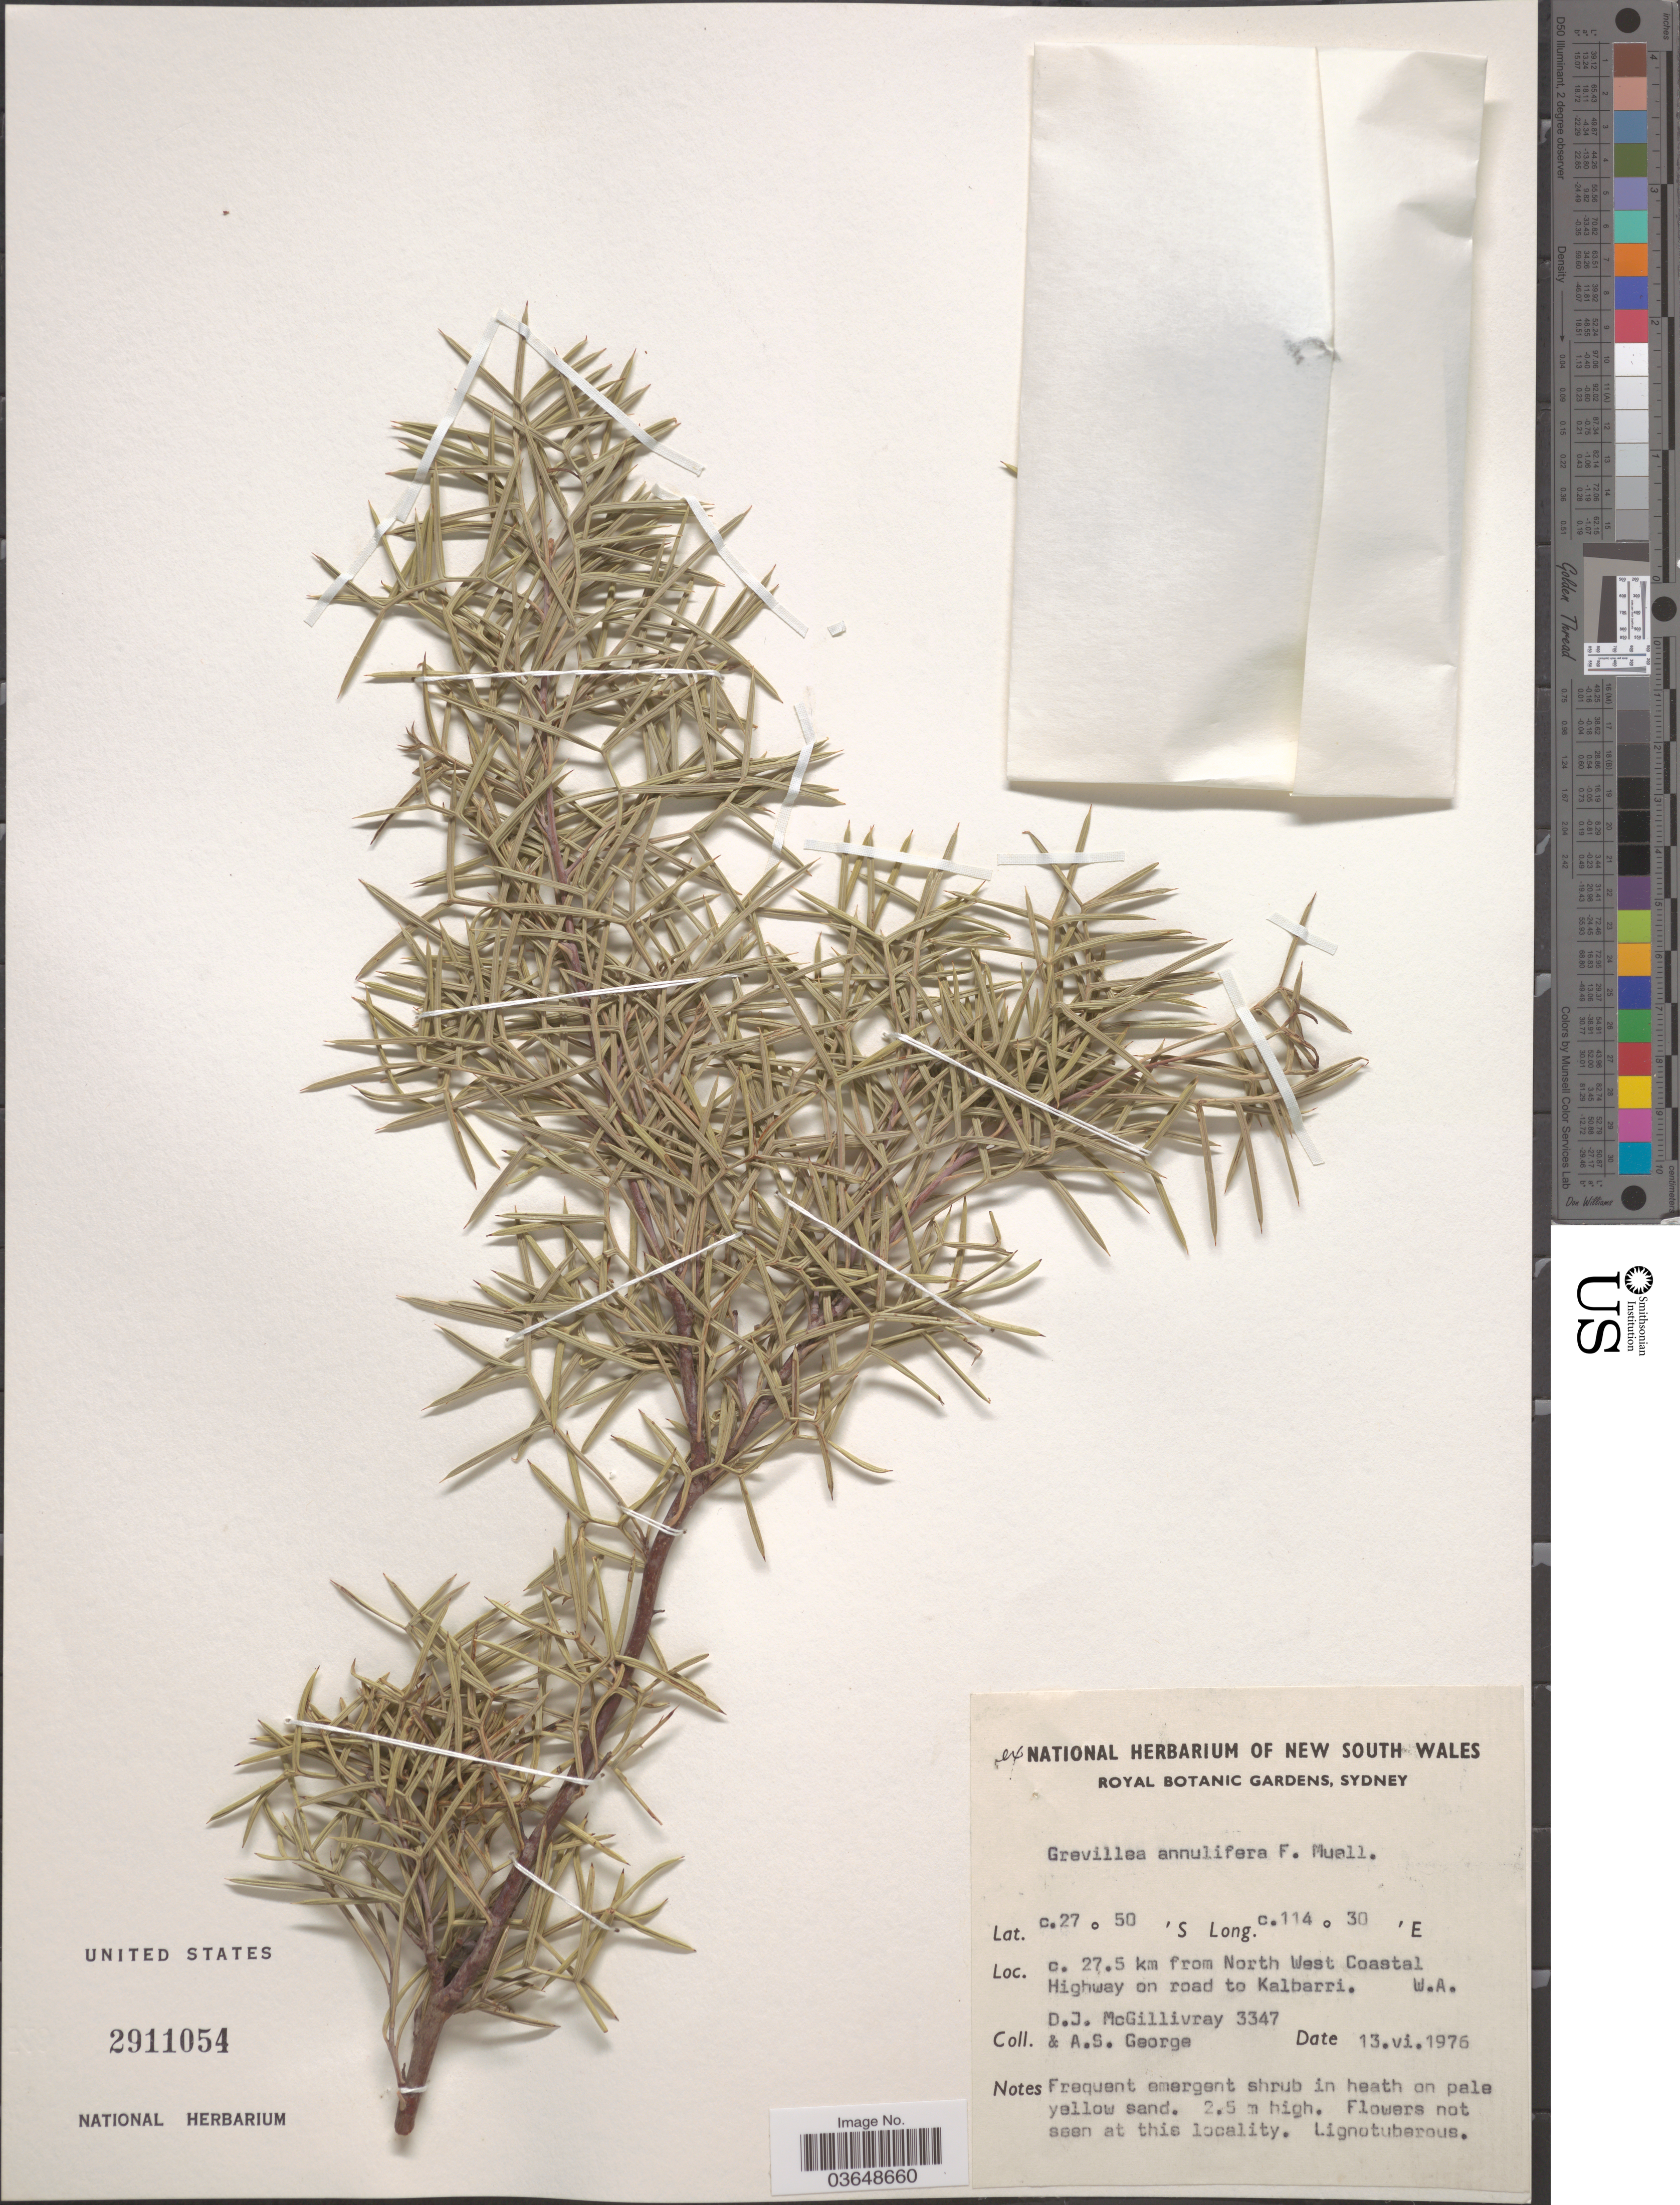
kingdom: Plantae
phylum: Tracheophyta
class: Magnoliopsida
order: Proteales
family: Proteaceae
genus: Grevillea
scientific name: Grevillea annulifera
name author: F. Muell.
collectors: D. J. McGillivray & A. S. George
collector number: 3347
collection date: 1976-06-13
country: Australia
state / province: Western Australia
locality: C. 27.5 km from North West Central Highway on road to Kalbarri.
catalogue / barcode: US 2911054